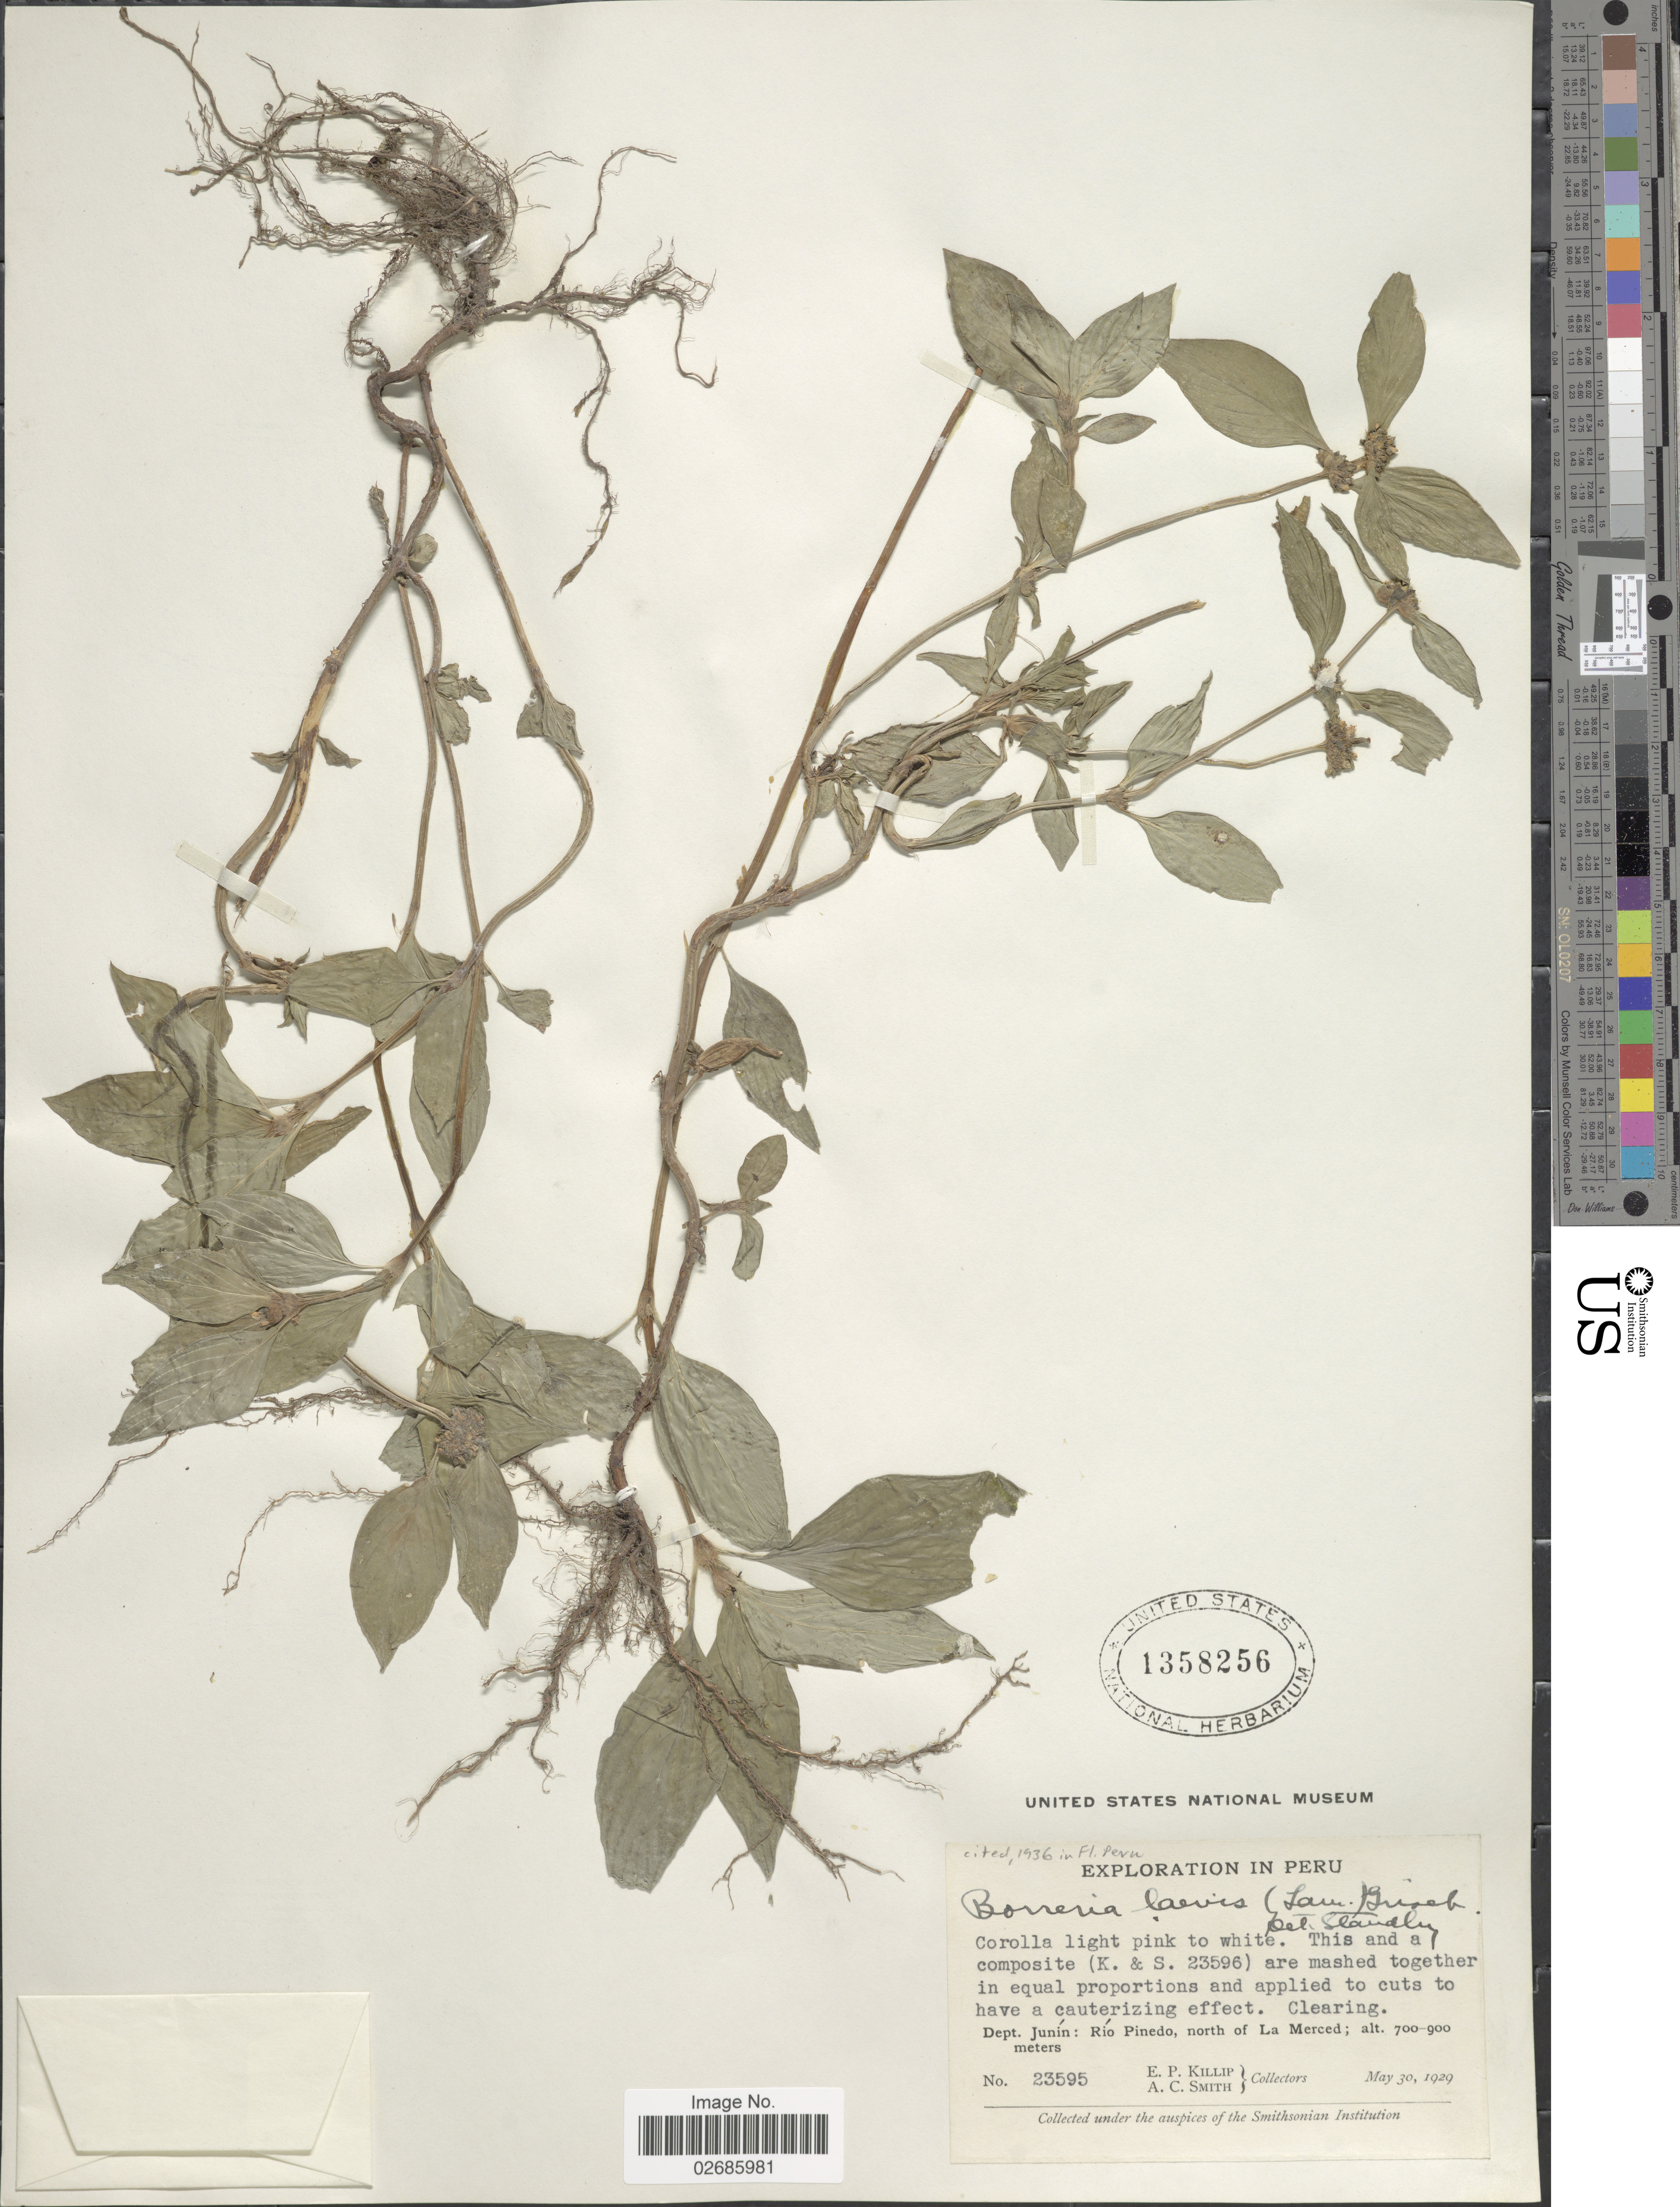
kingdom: Plantae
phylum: Tracheophyta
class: Magnoliopsida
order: Gentianales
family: Rubiaceae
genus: Borreria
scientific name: Borreria assurgens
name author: (Ruiz & Pav.) Griseb.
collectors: E. P. Killip & A. C. Smith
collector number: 23595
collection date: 1929-05-30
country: Peru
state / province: Junín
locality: Clearing, Dept. Junín: Río Pinedo, north of La Merced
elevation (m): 700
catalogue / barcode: US 1358256